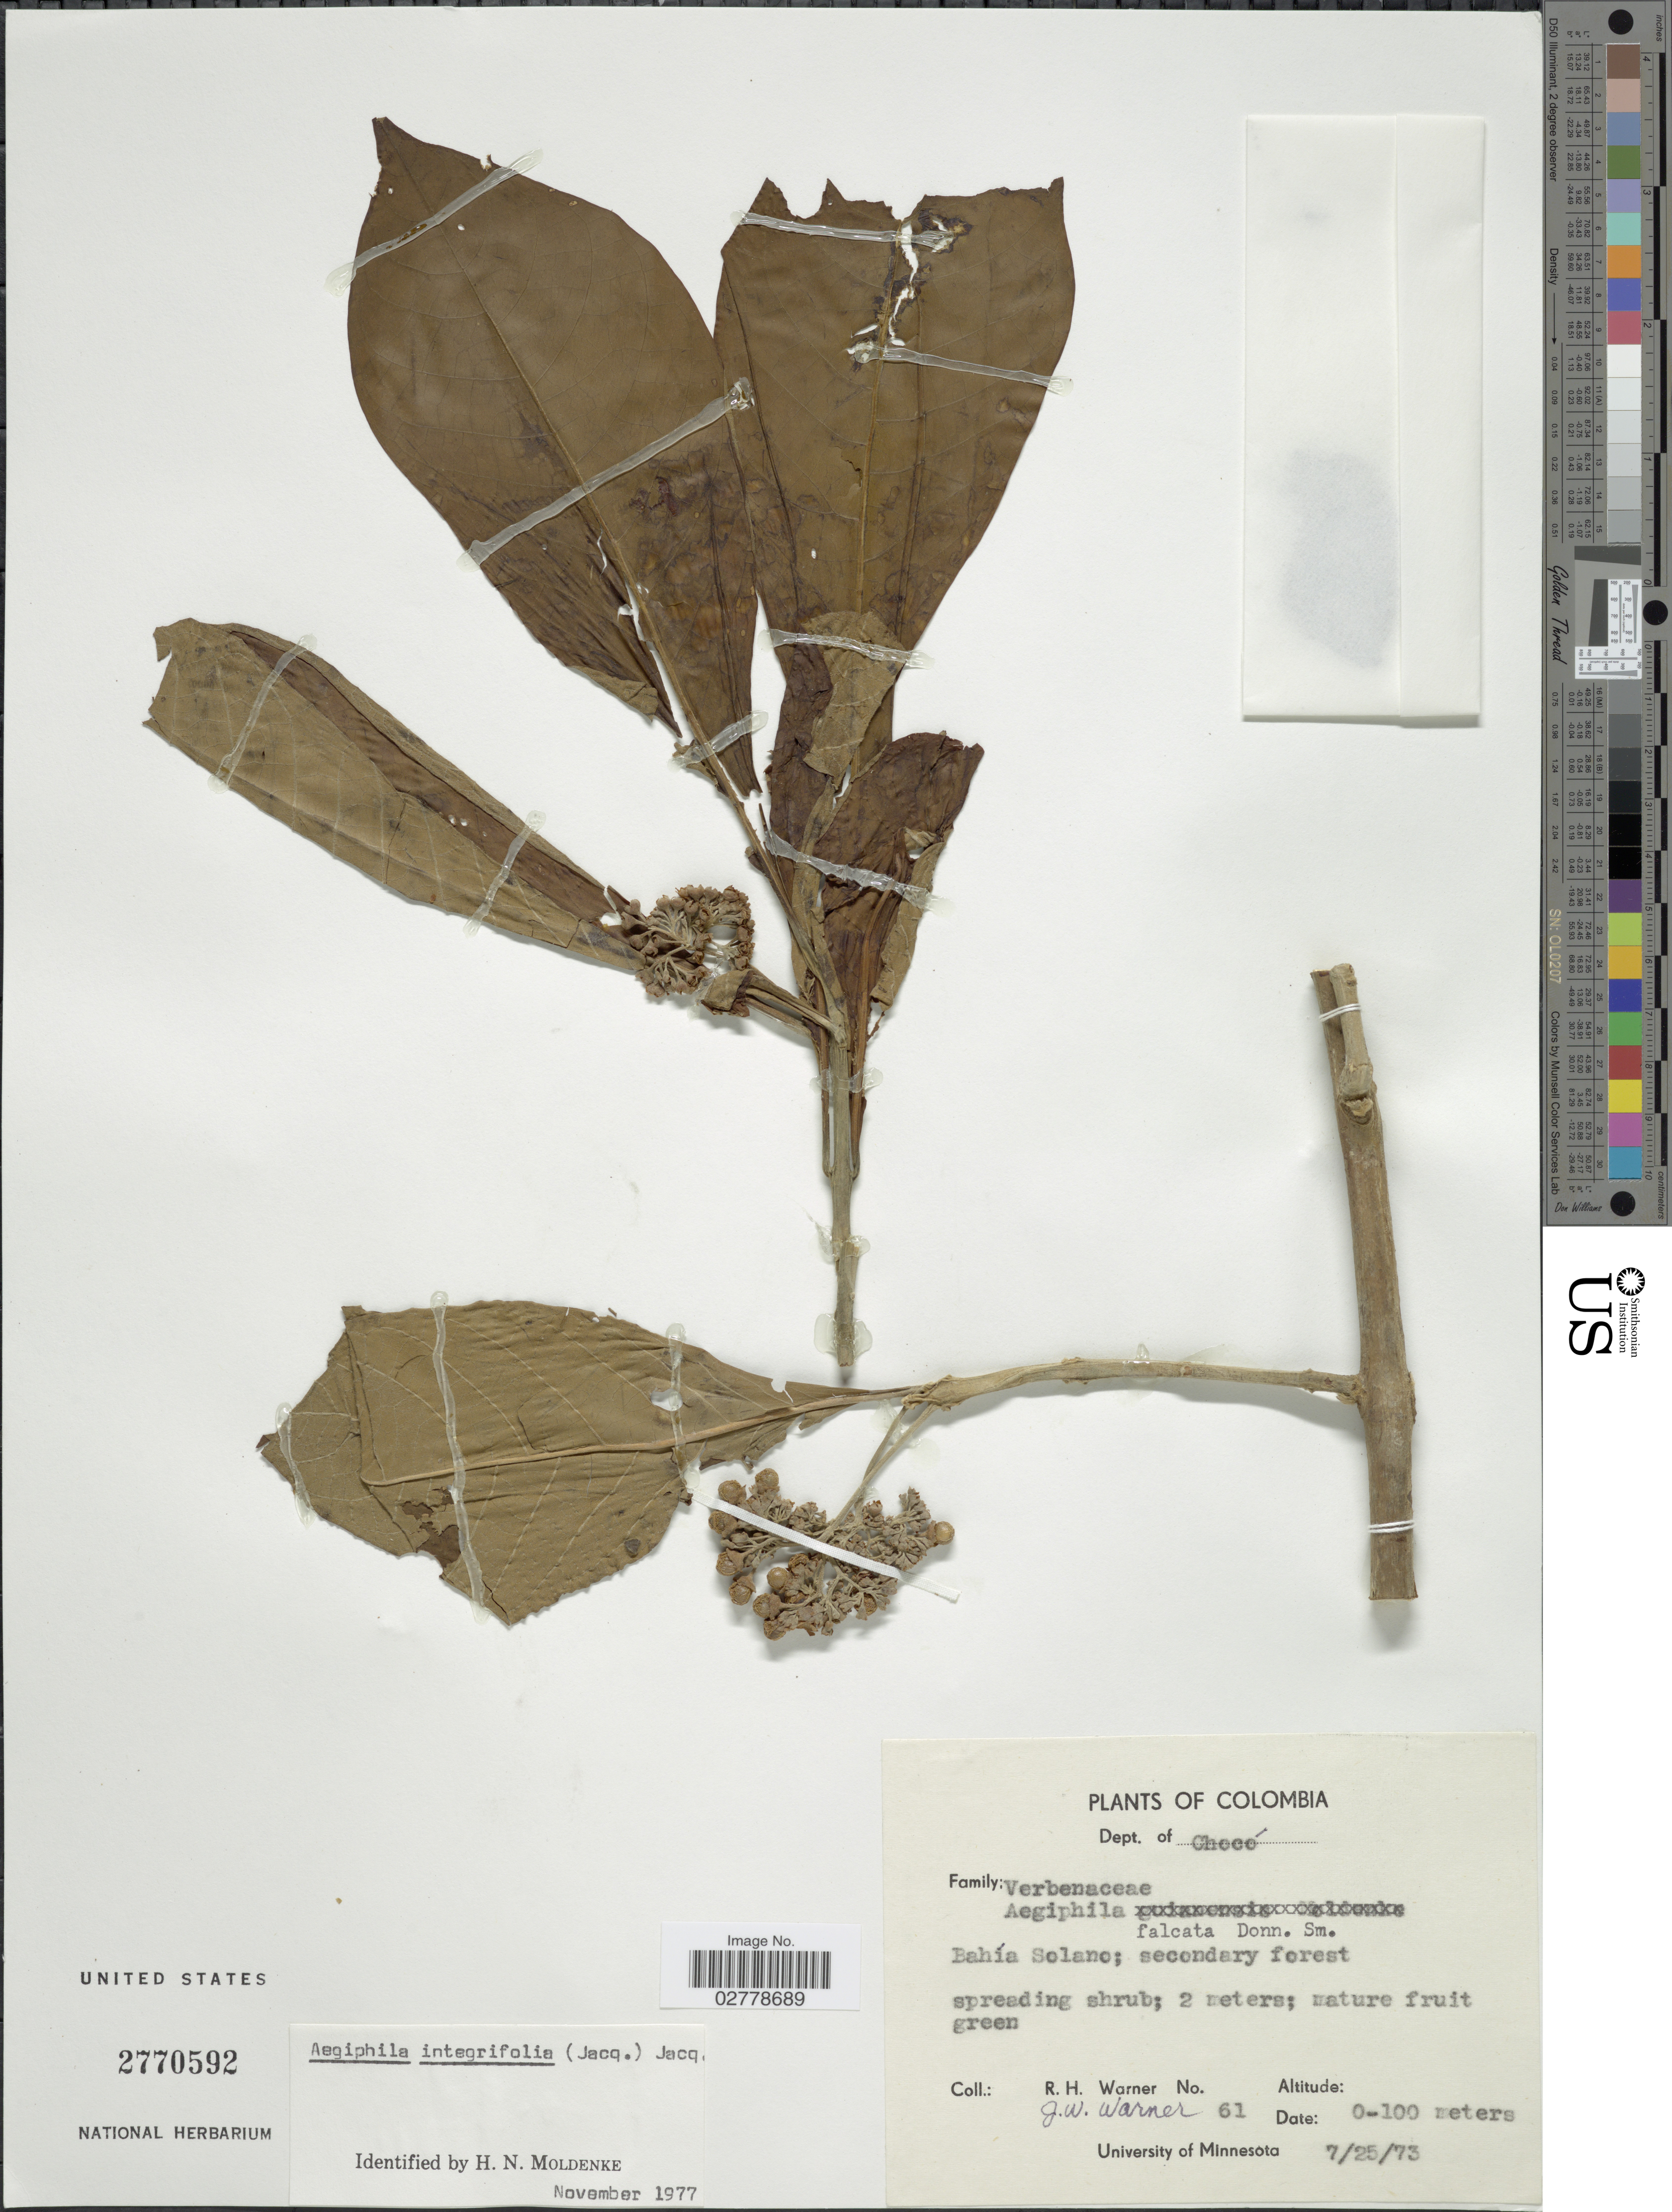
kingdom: Plantae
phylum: Tracheophyta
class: Magnoliopsida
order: Lamiales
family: Lamiaceae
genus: Aegiphila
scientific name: Aegiphila integrifolia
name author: (Jacq.) B.D. Jacks.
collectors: R. H. Warner & J. Warner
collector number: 61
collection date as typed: Transcribed d/m/y: 25/7/73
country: Colombia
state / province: Chocó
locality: Dept. of Chocó. Bahía Solano.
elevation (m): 0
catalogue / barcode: US 2770592